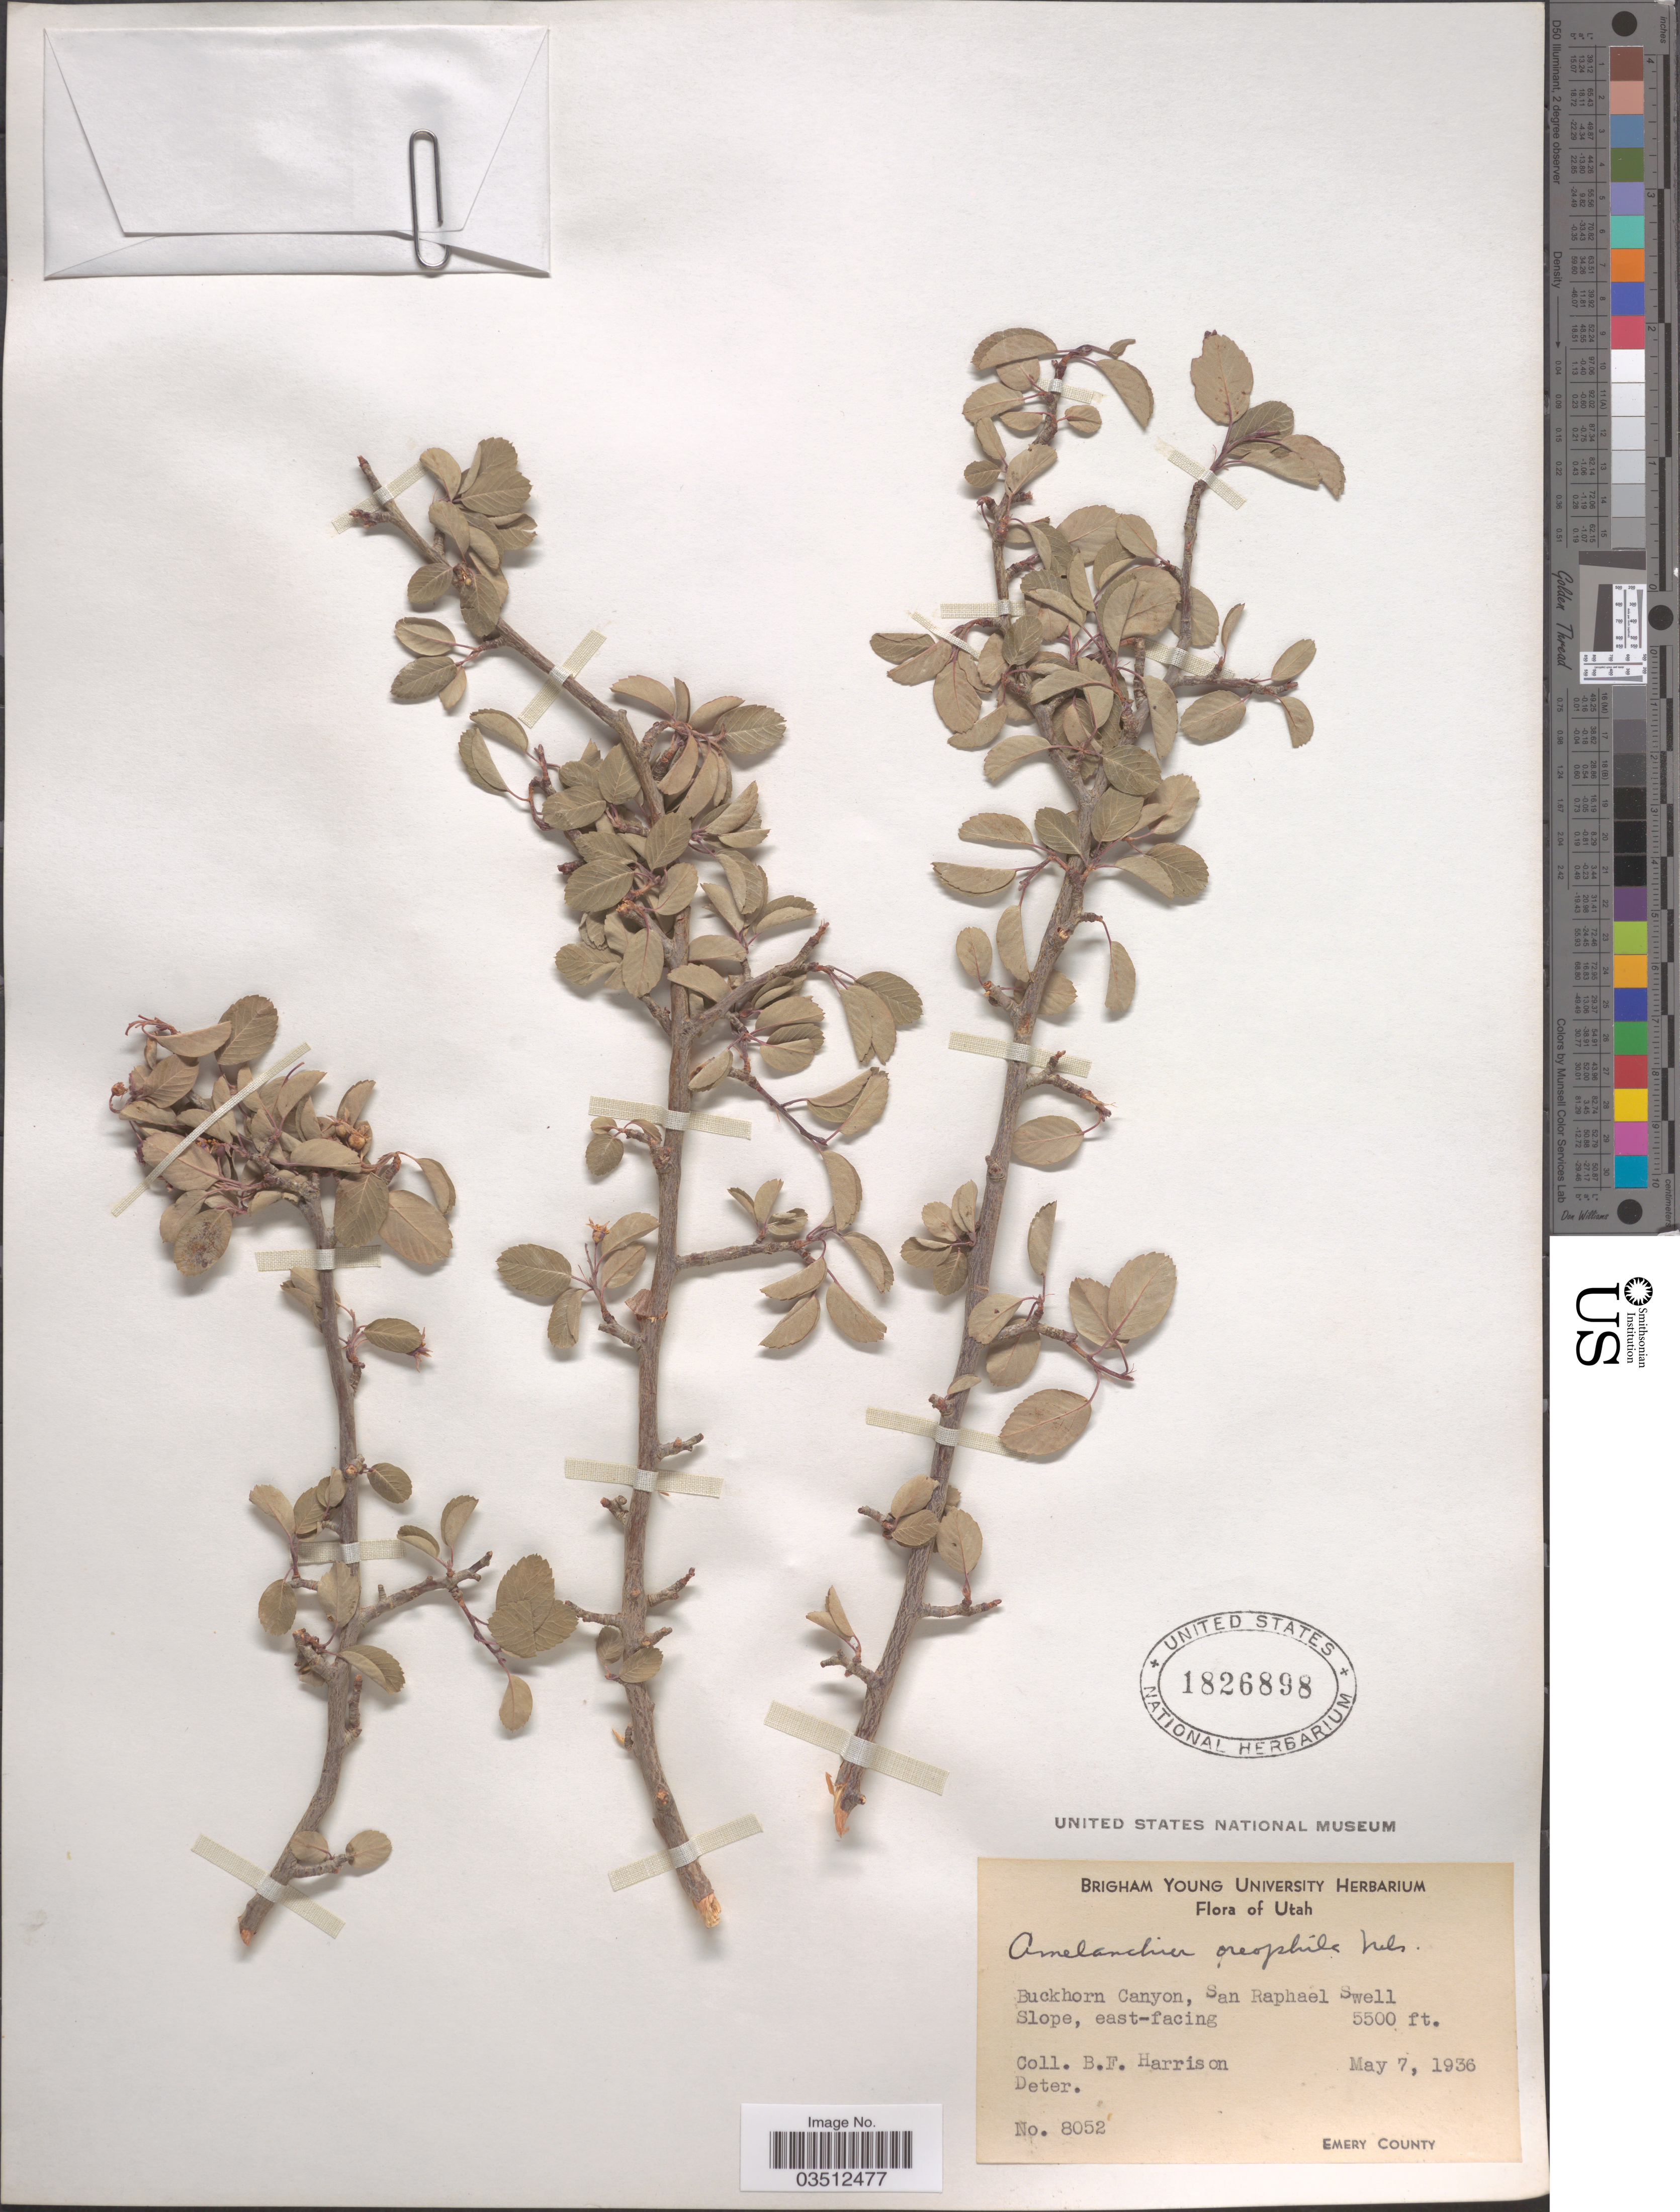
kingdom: Plantae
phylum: Tracheophyta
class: Magnoliopsida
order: Rosales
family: Rosaceae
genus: Amelanchier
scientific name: Amelanchier oreophila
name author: A. Nelson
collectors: B. F. Harrison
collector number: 8052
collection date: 1936-05-07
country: United States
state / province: Utah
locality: Buckhorn Canyon, San Raphael Swell Slope, east-facing. Emery County.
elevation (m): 1676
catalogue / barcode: US 1826898